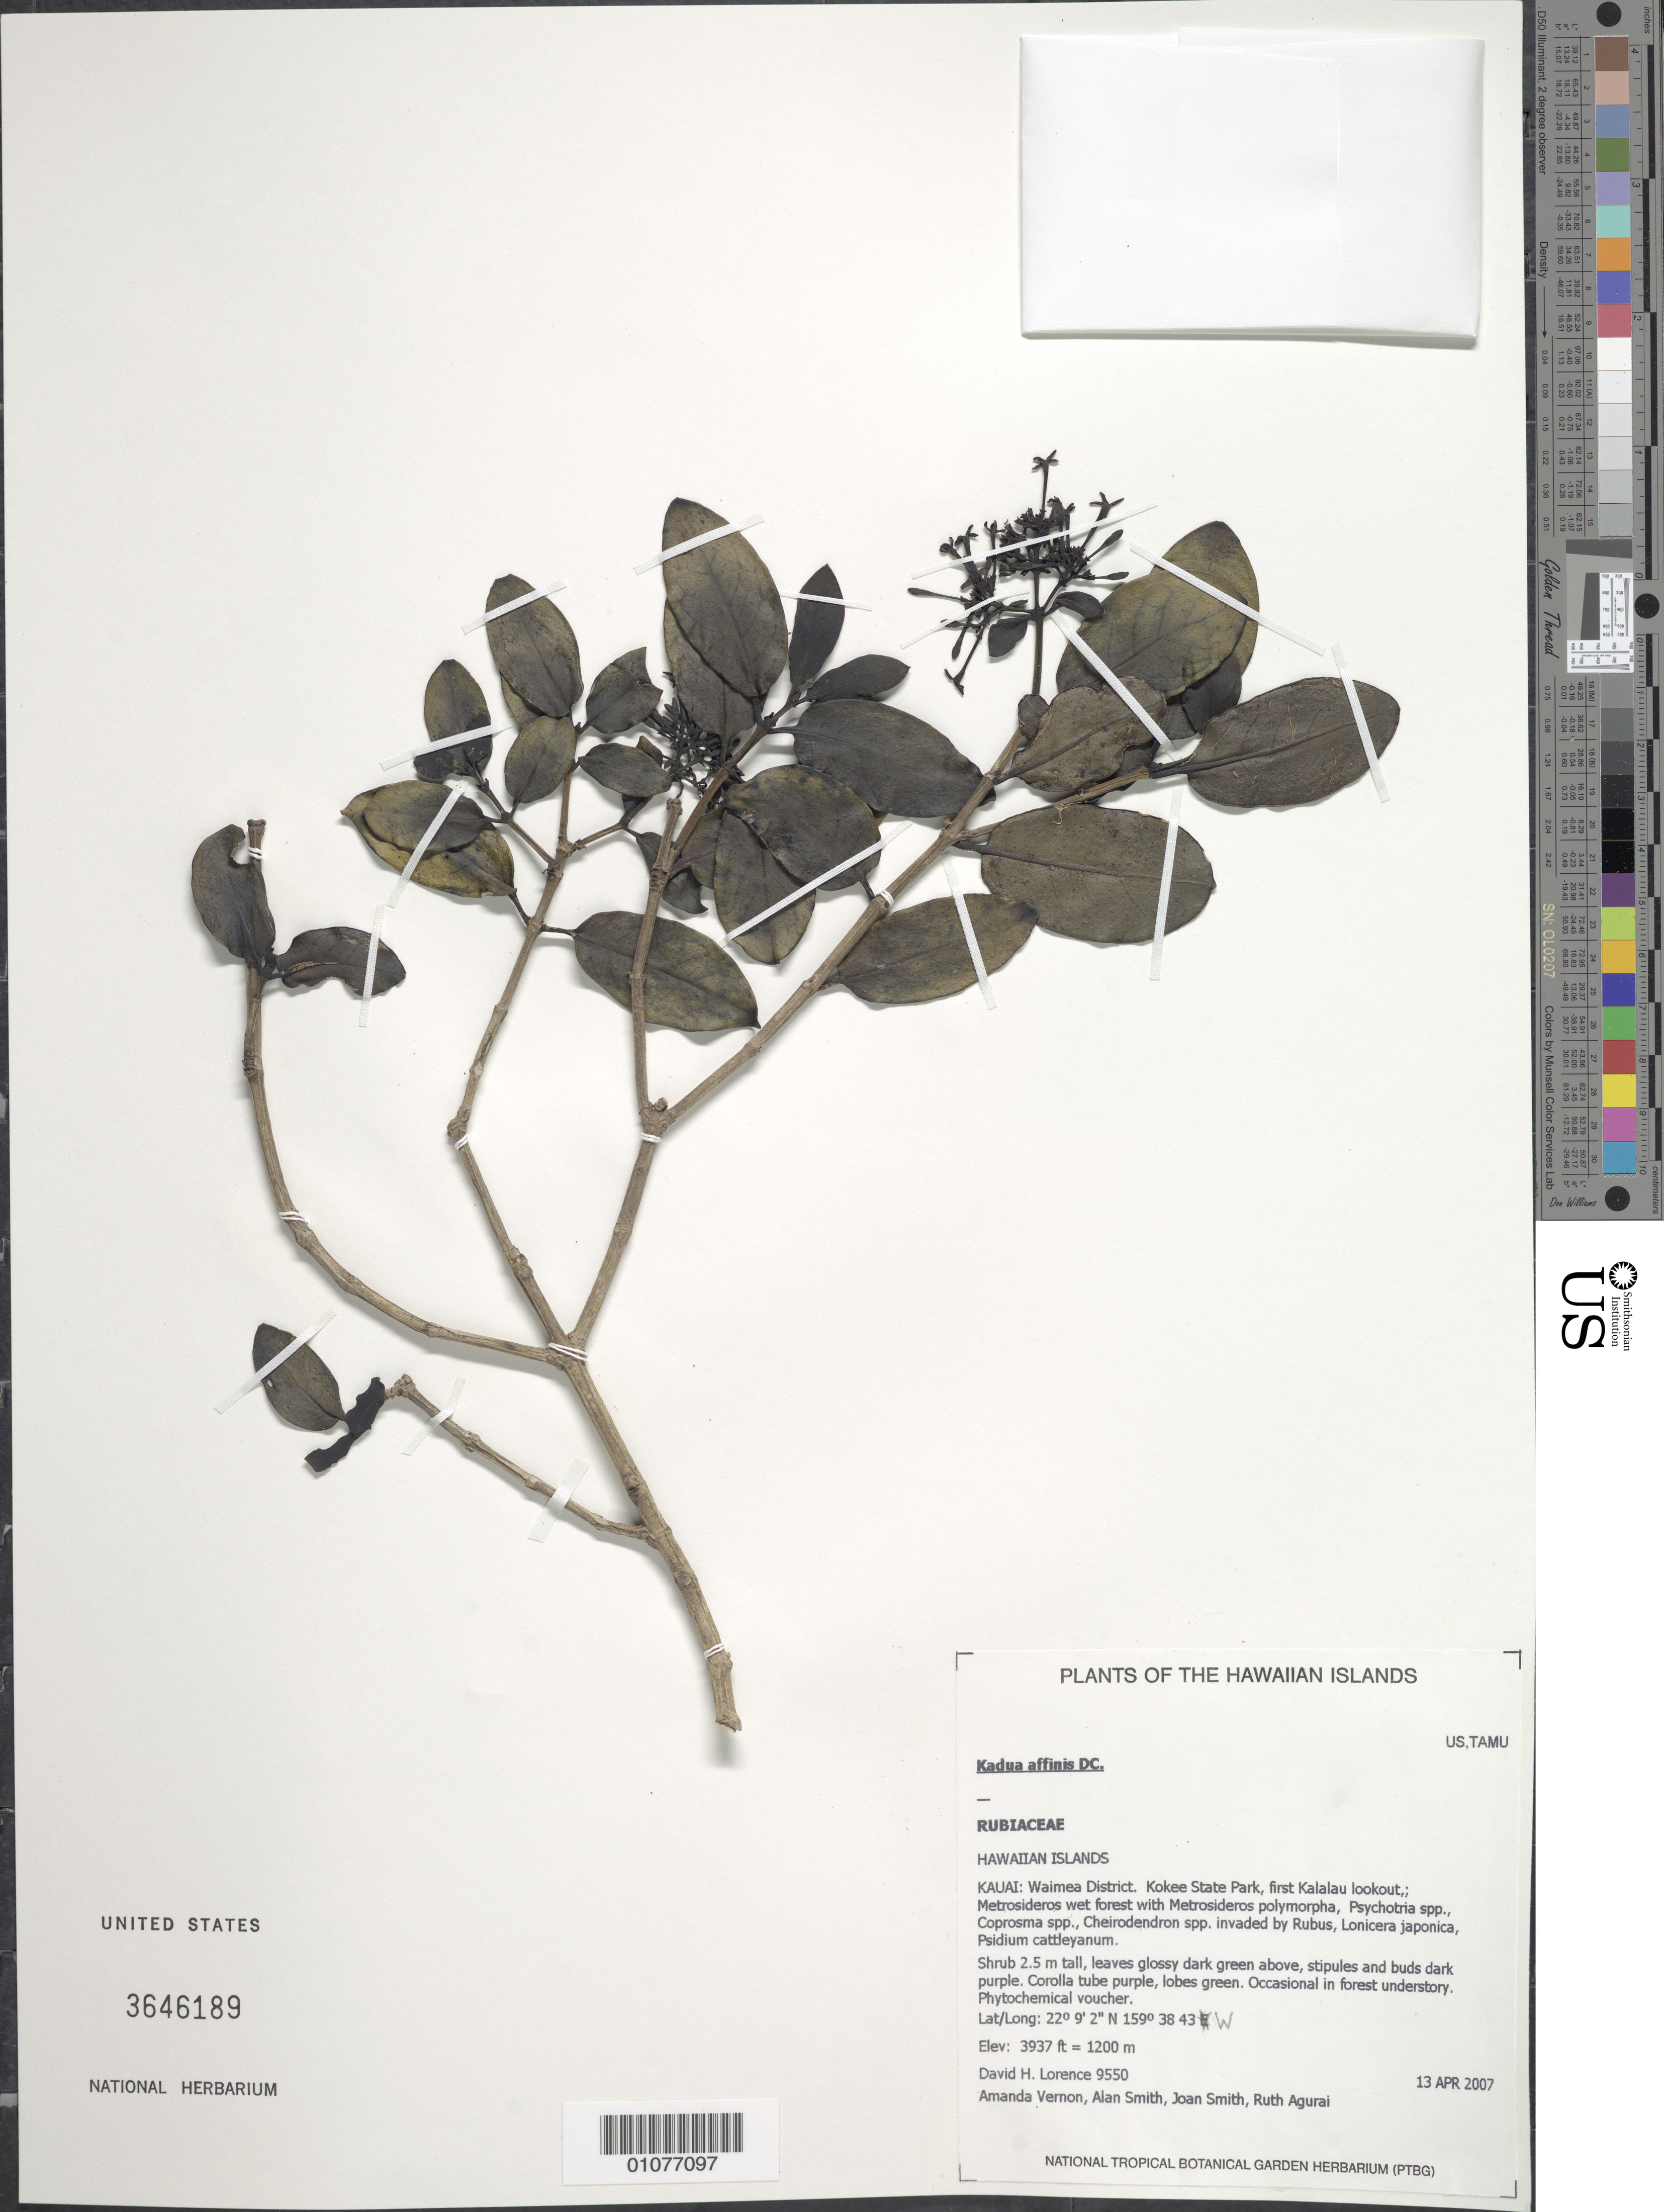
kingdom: Plantae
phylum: Tracheophyta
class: Magnoliopsida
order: Gentianales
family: Rubiaceae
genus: Kadua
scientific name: Kadua affinis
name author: DC.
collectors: D. Lorence, A. Vernon, A. Smith, J. Smith & R. Agurai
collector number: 9550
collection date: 2007-04-13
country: United States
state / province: Hawaii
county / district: Kauai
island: Kaua'i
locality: Waimea District, Kokee State park, first Kalalau lookout.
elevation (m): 1200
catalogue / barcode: US 3646189